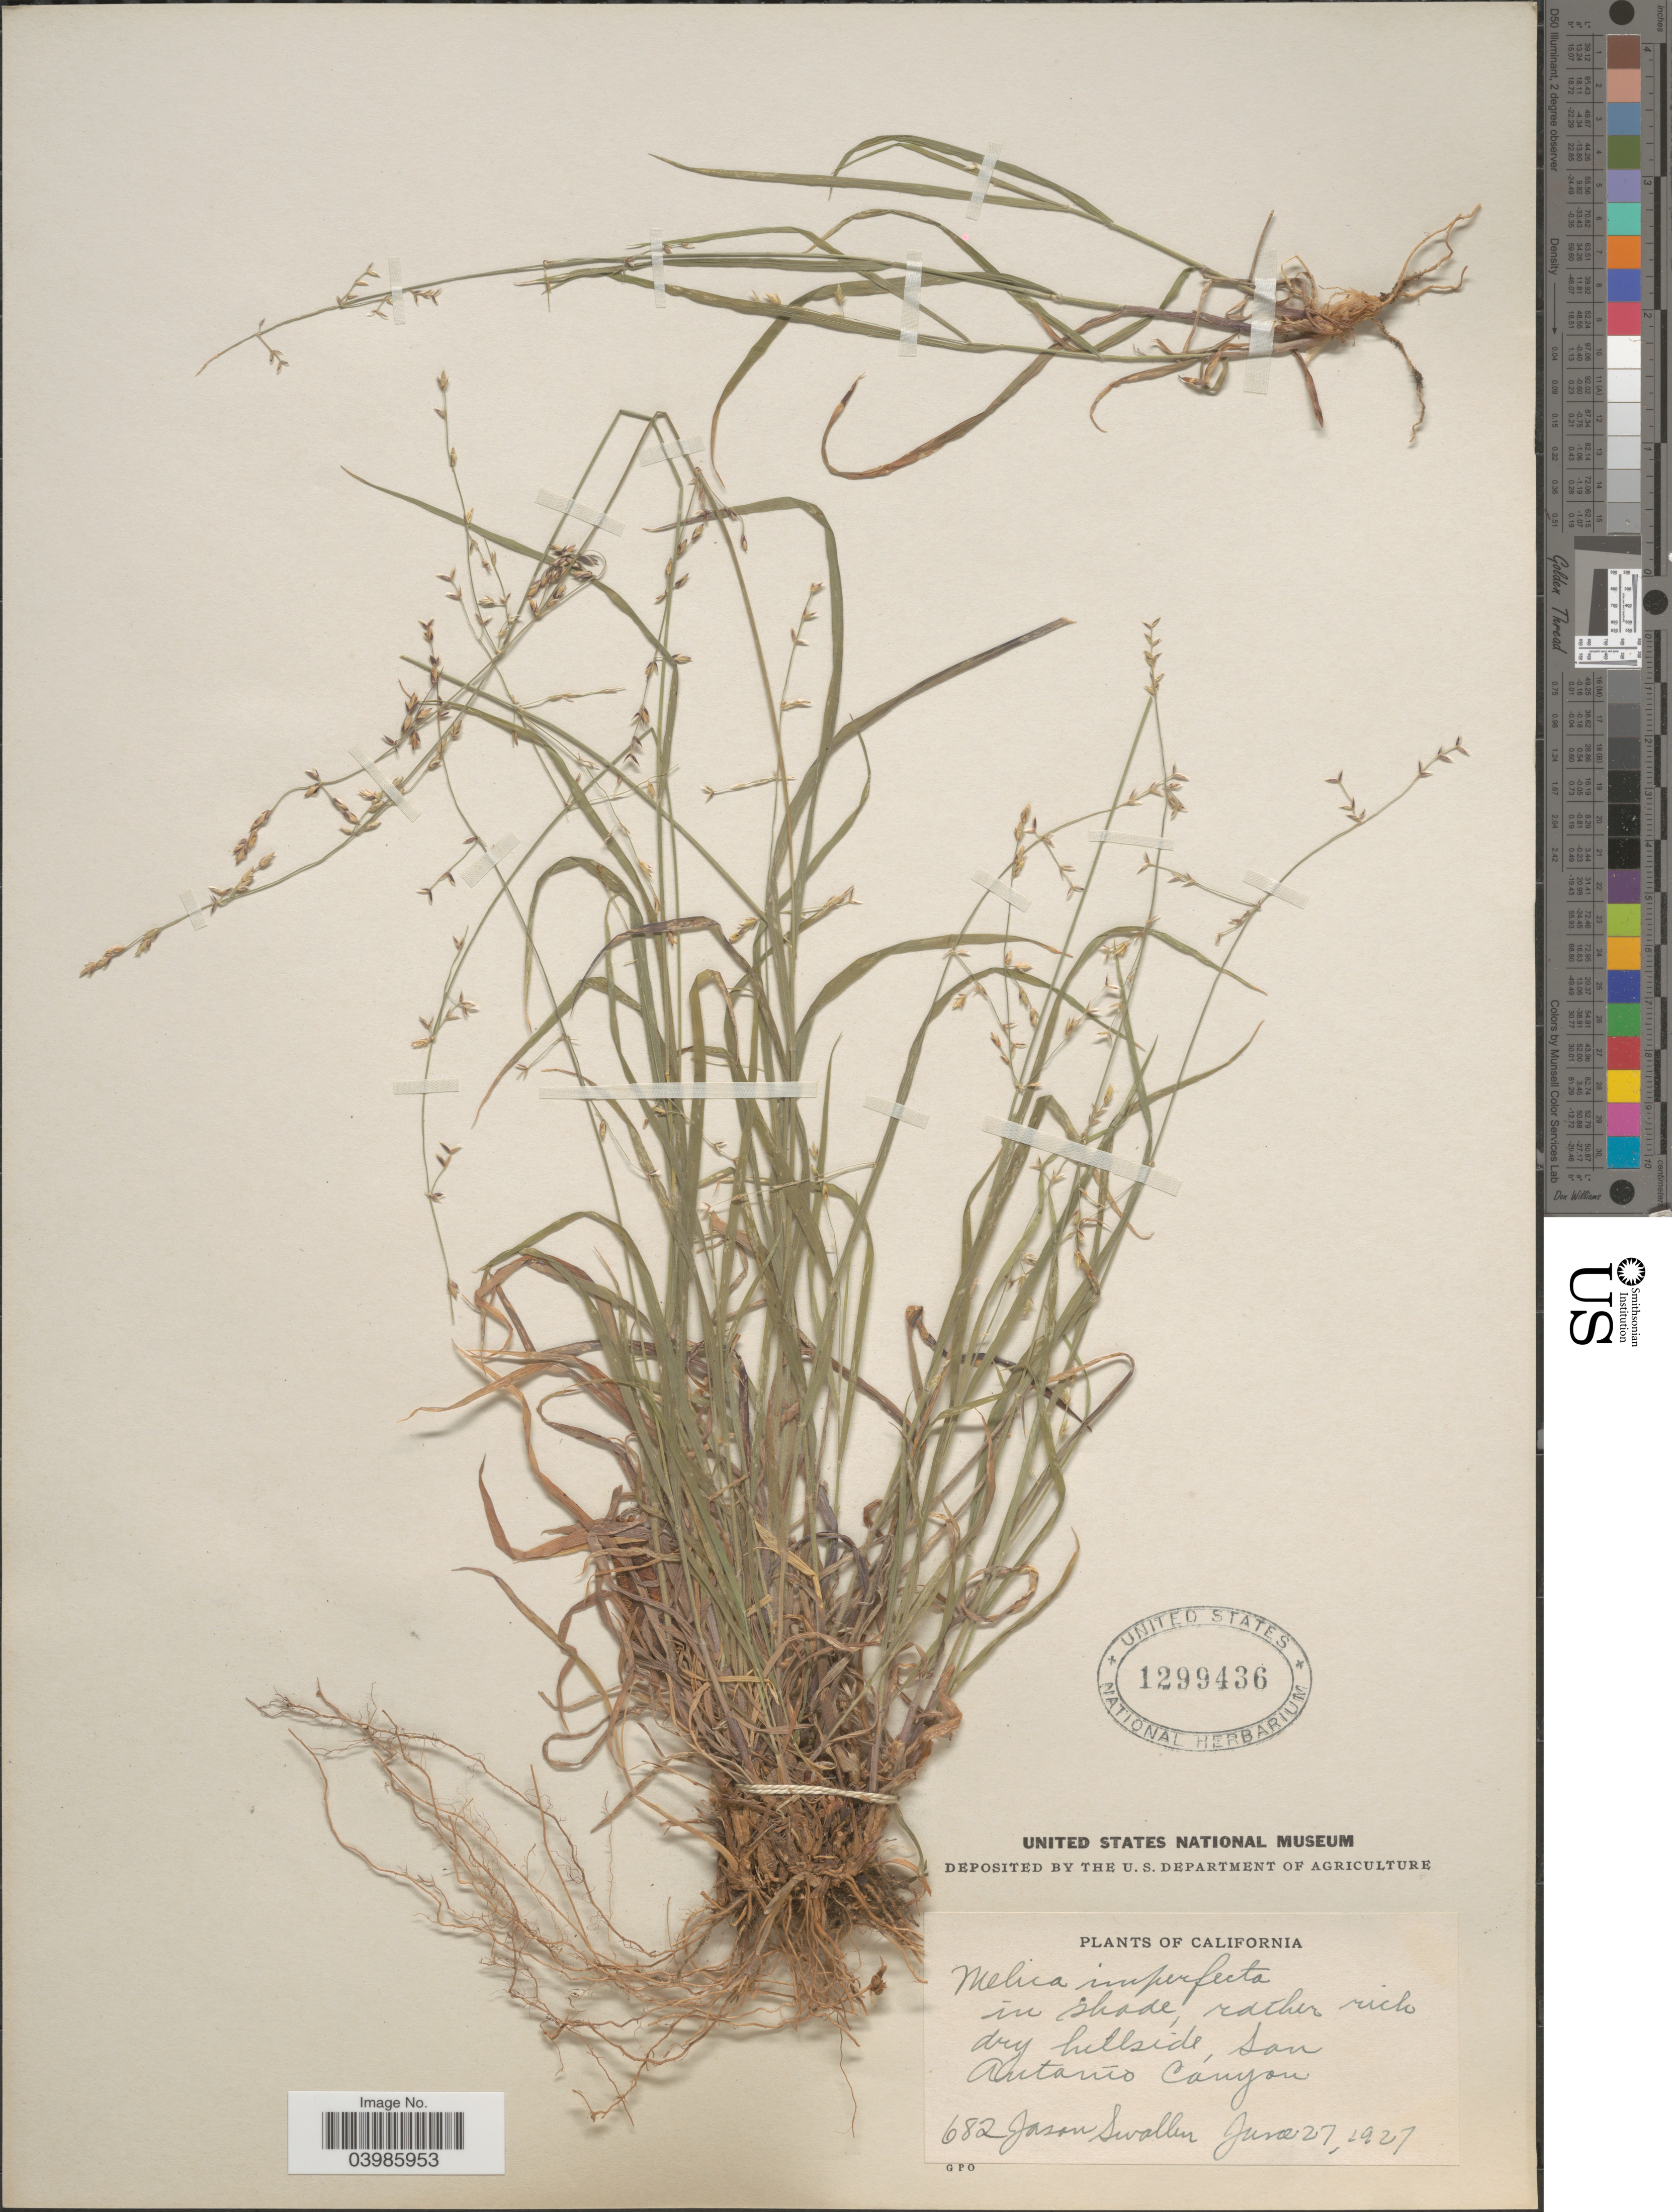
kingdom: Plantae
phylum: Tracheophyta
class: Liliopsida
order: Poales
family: Poaceae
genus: Melica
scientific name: Melica imperfecta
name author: Trin.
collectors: J. R. Swallen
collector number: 682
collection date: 1927-06-27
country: United States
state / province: California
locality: In shade, rather rich dry hillside, San Antonio Canyon.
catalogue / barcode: US 1299436